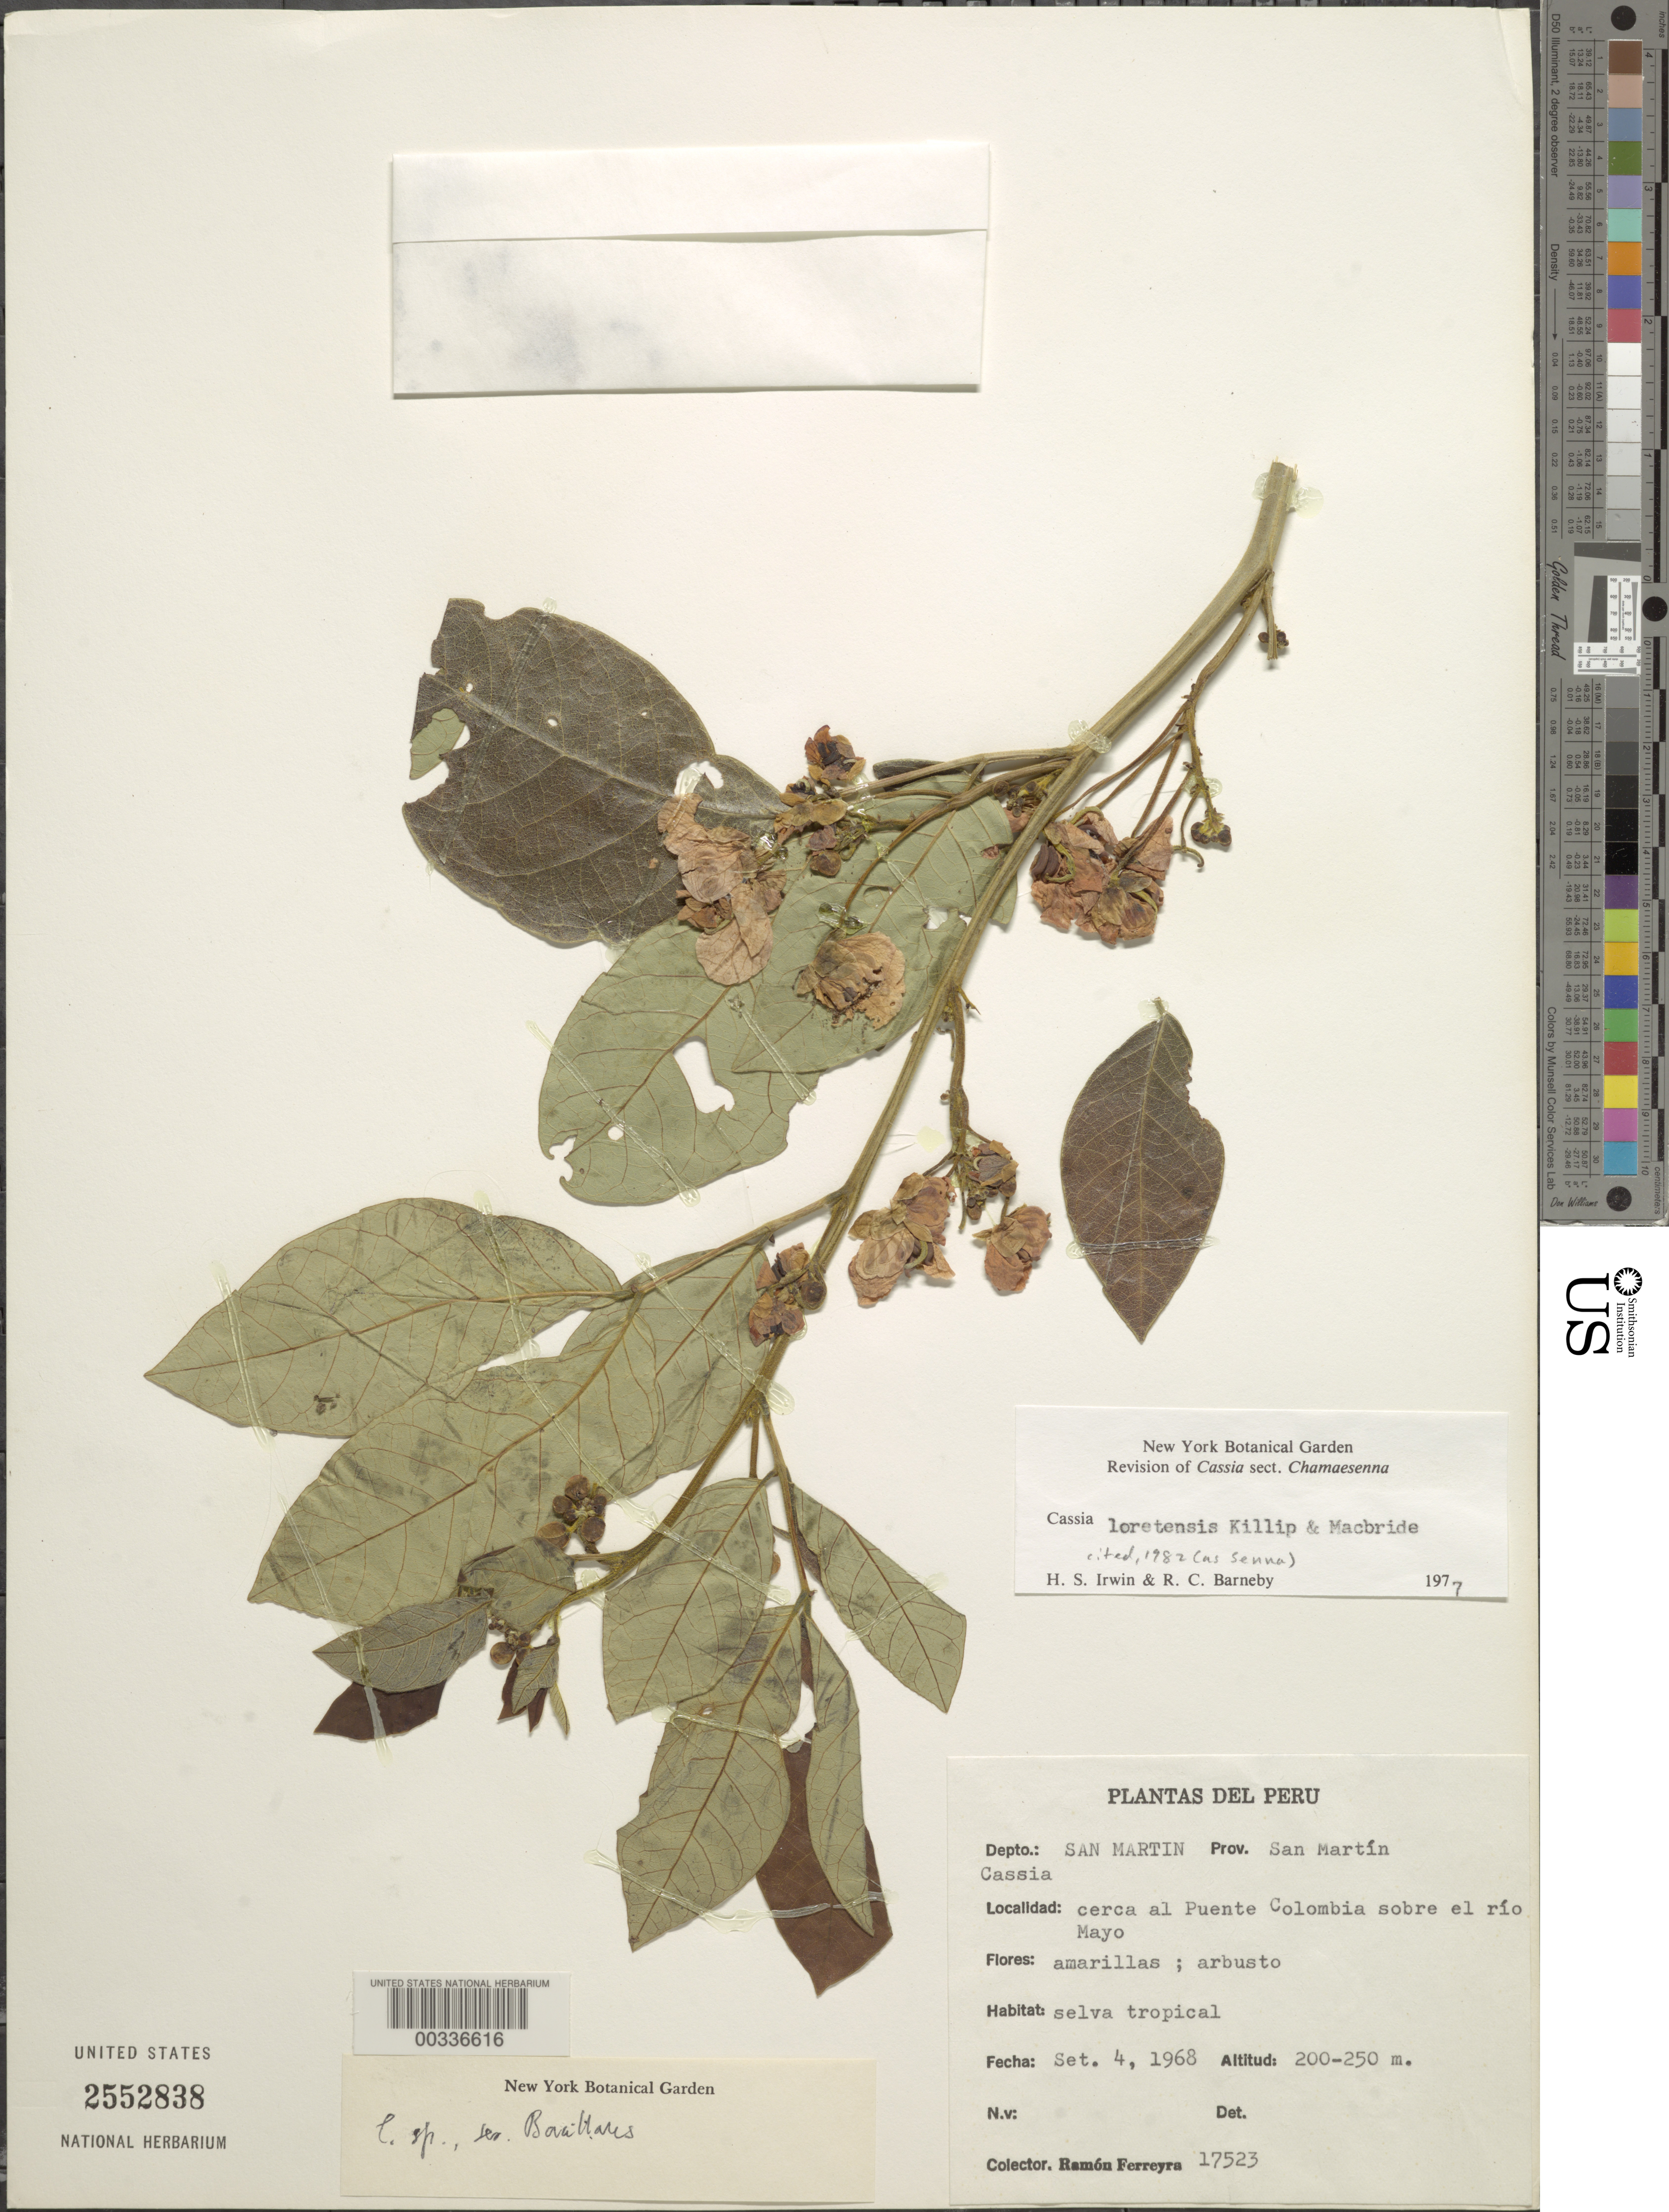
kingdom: Plantae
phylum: Tracheophyta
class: Magnoliopsida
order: Fabales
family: Fabaceae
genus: Senna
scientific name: Senna loretensis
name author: (Killip) H.S. Irwin & Barneby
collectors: R. A. Ferreyra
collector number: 17523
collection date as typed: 04 Sep 1968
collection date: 1968-09-04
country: Peru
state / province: San Martín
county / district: San Martín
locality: Around puente colombia above rio mayo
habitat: Tropical forest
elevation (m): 200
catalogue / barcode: US 2552838